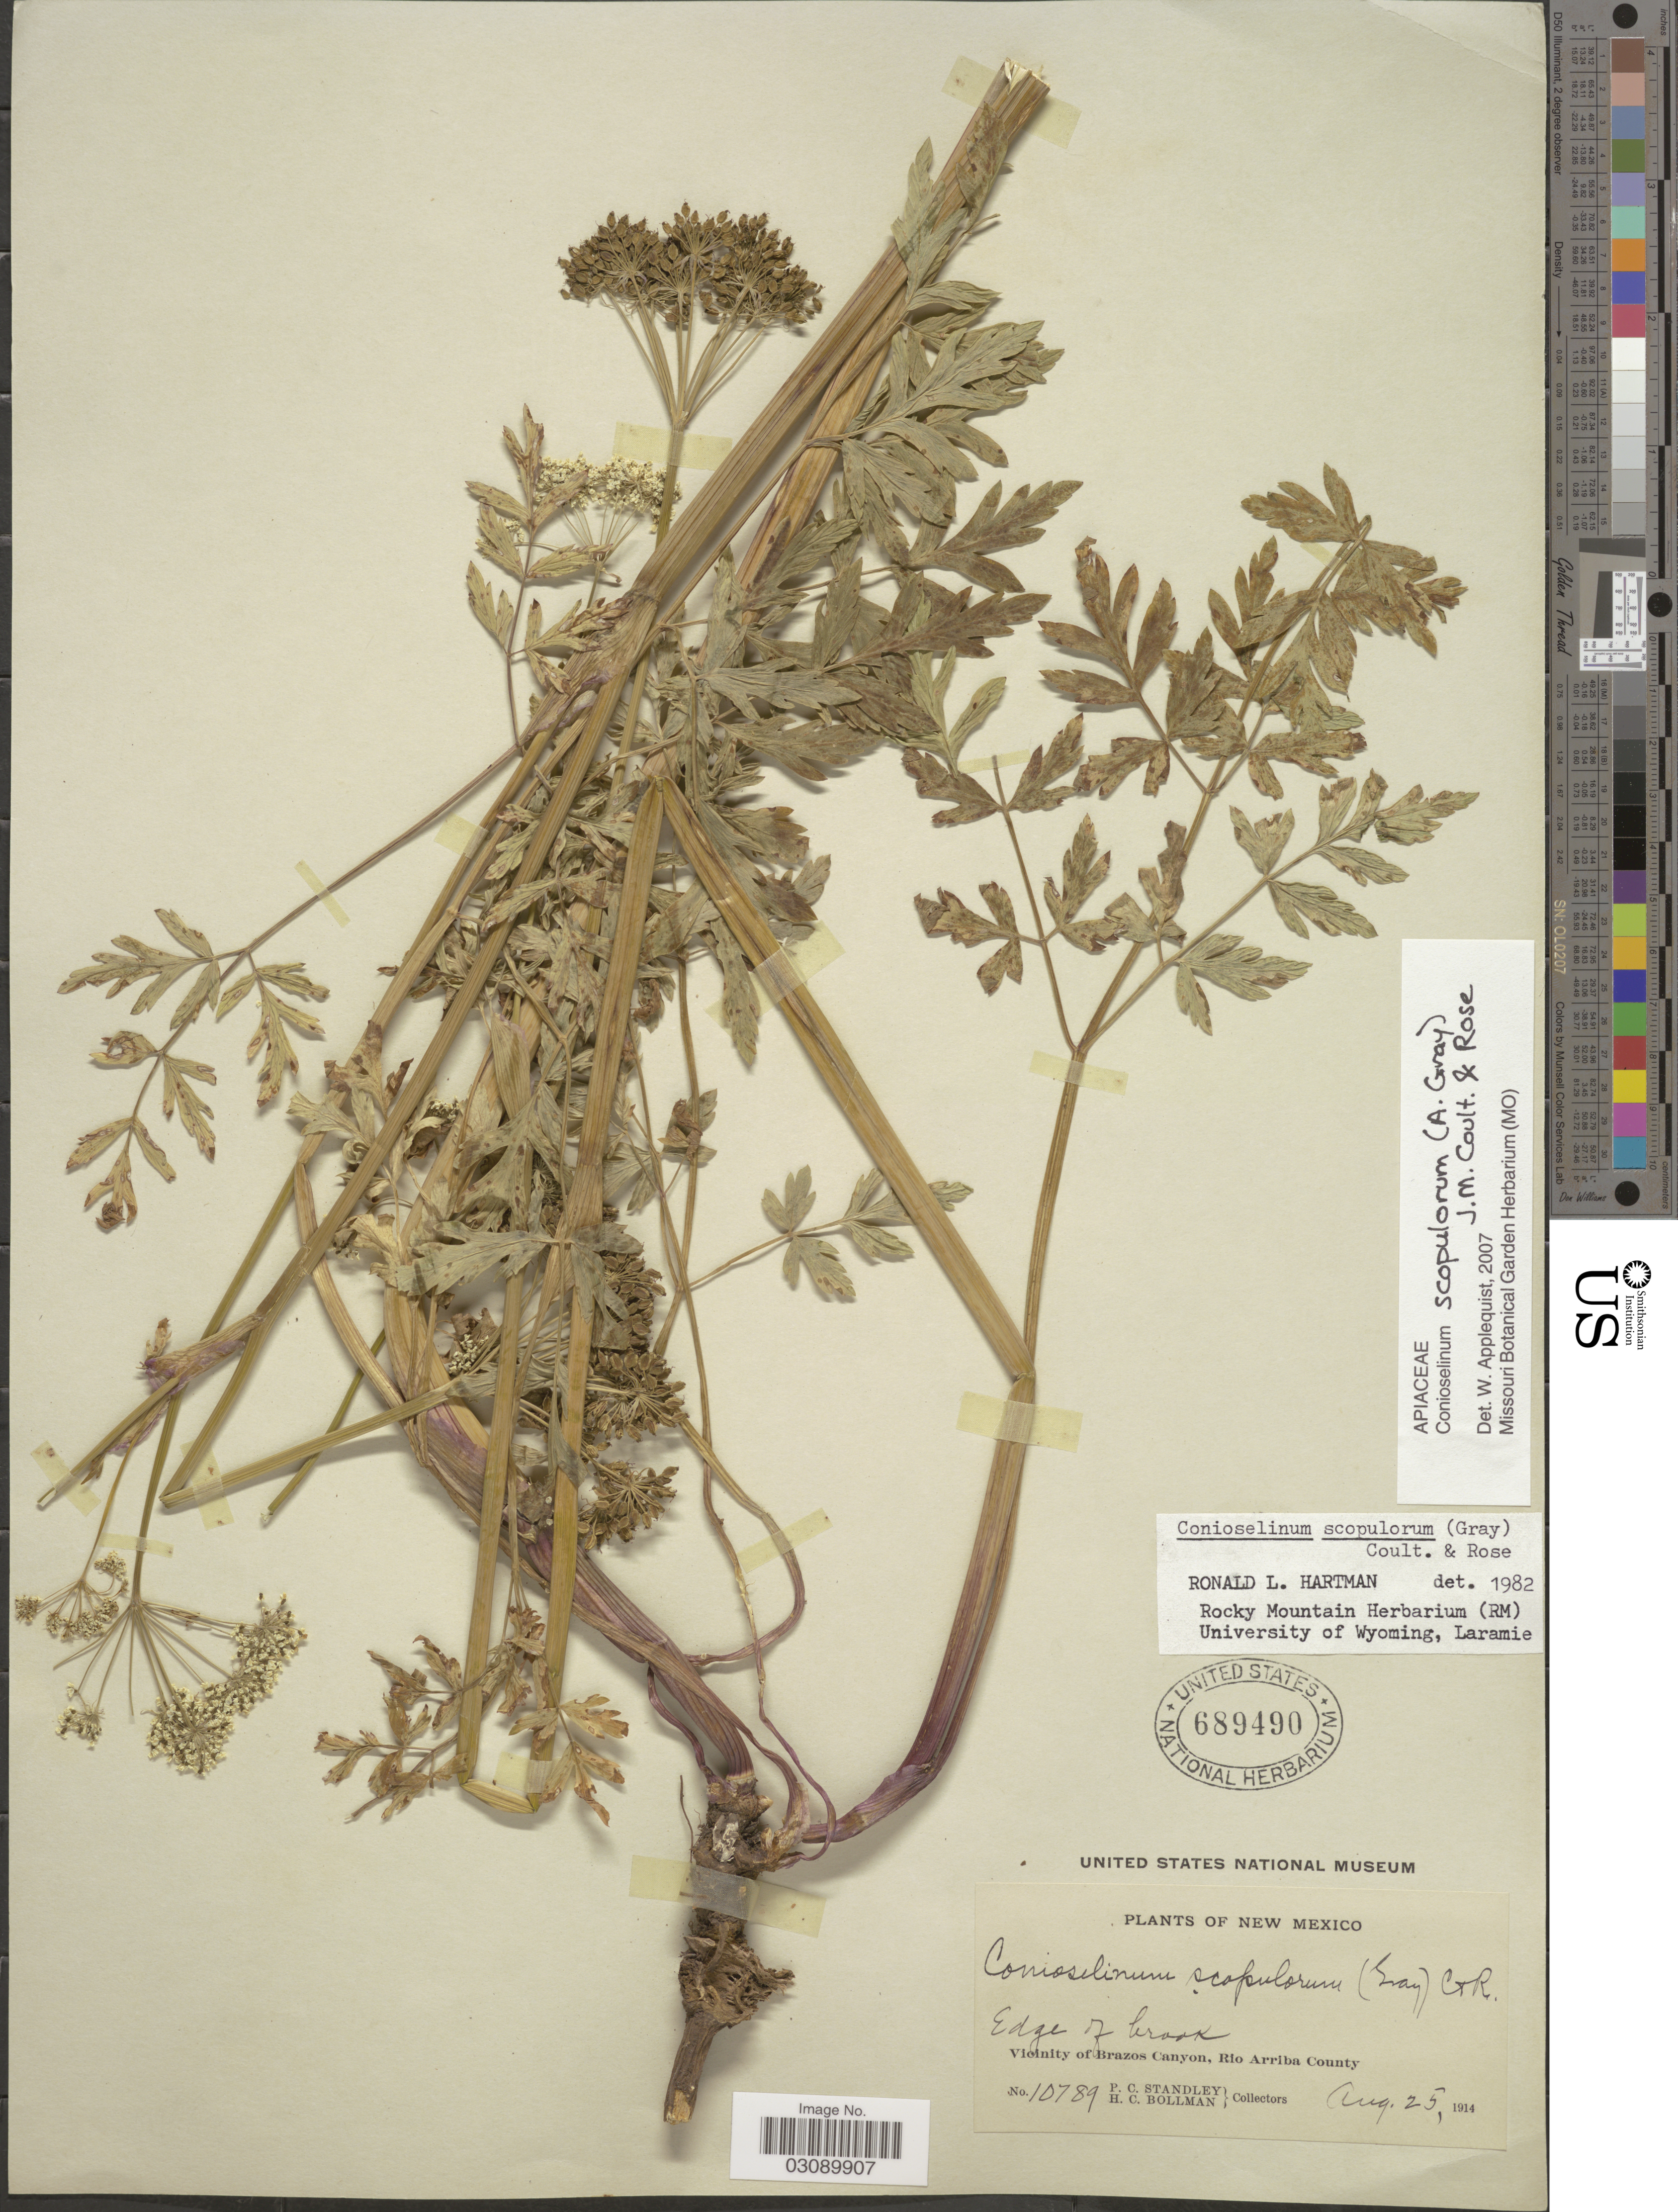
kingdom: Plantae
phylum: Tracheophyta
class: Magnoliopsida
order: Apiales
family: Apiaceae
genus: Conioselinum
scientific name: Conioselinum scopulorum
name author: (A. Gray) J.M. Coult. & Rose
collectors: P. C. Standley & H. C. Bollman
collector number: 10789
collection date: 1914-08-25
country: United States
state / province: New Mexico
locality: Edge of brook. Vicinity of Brazos Canyon, Rio Arriba County.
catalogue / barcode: US 689490